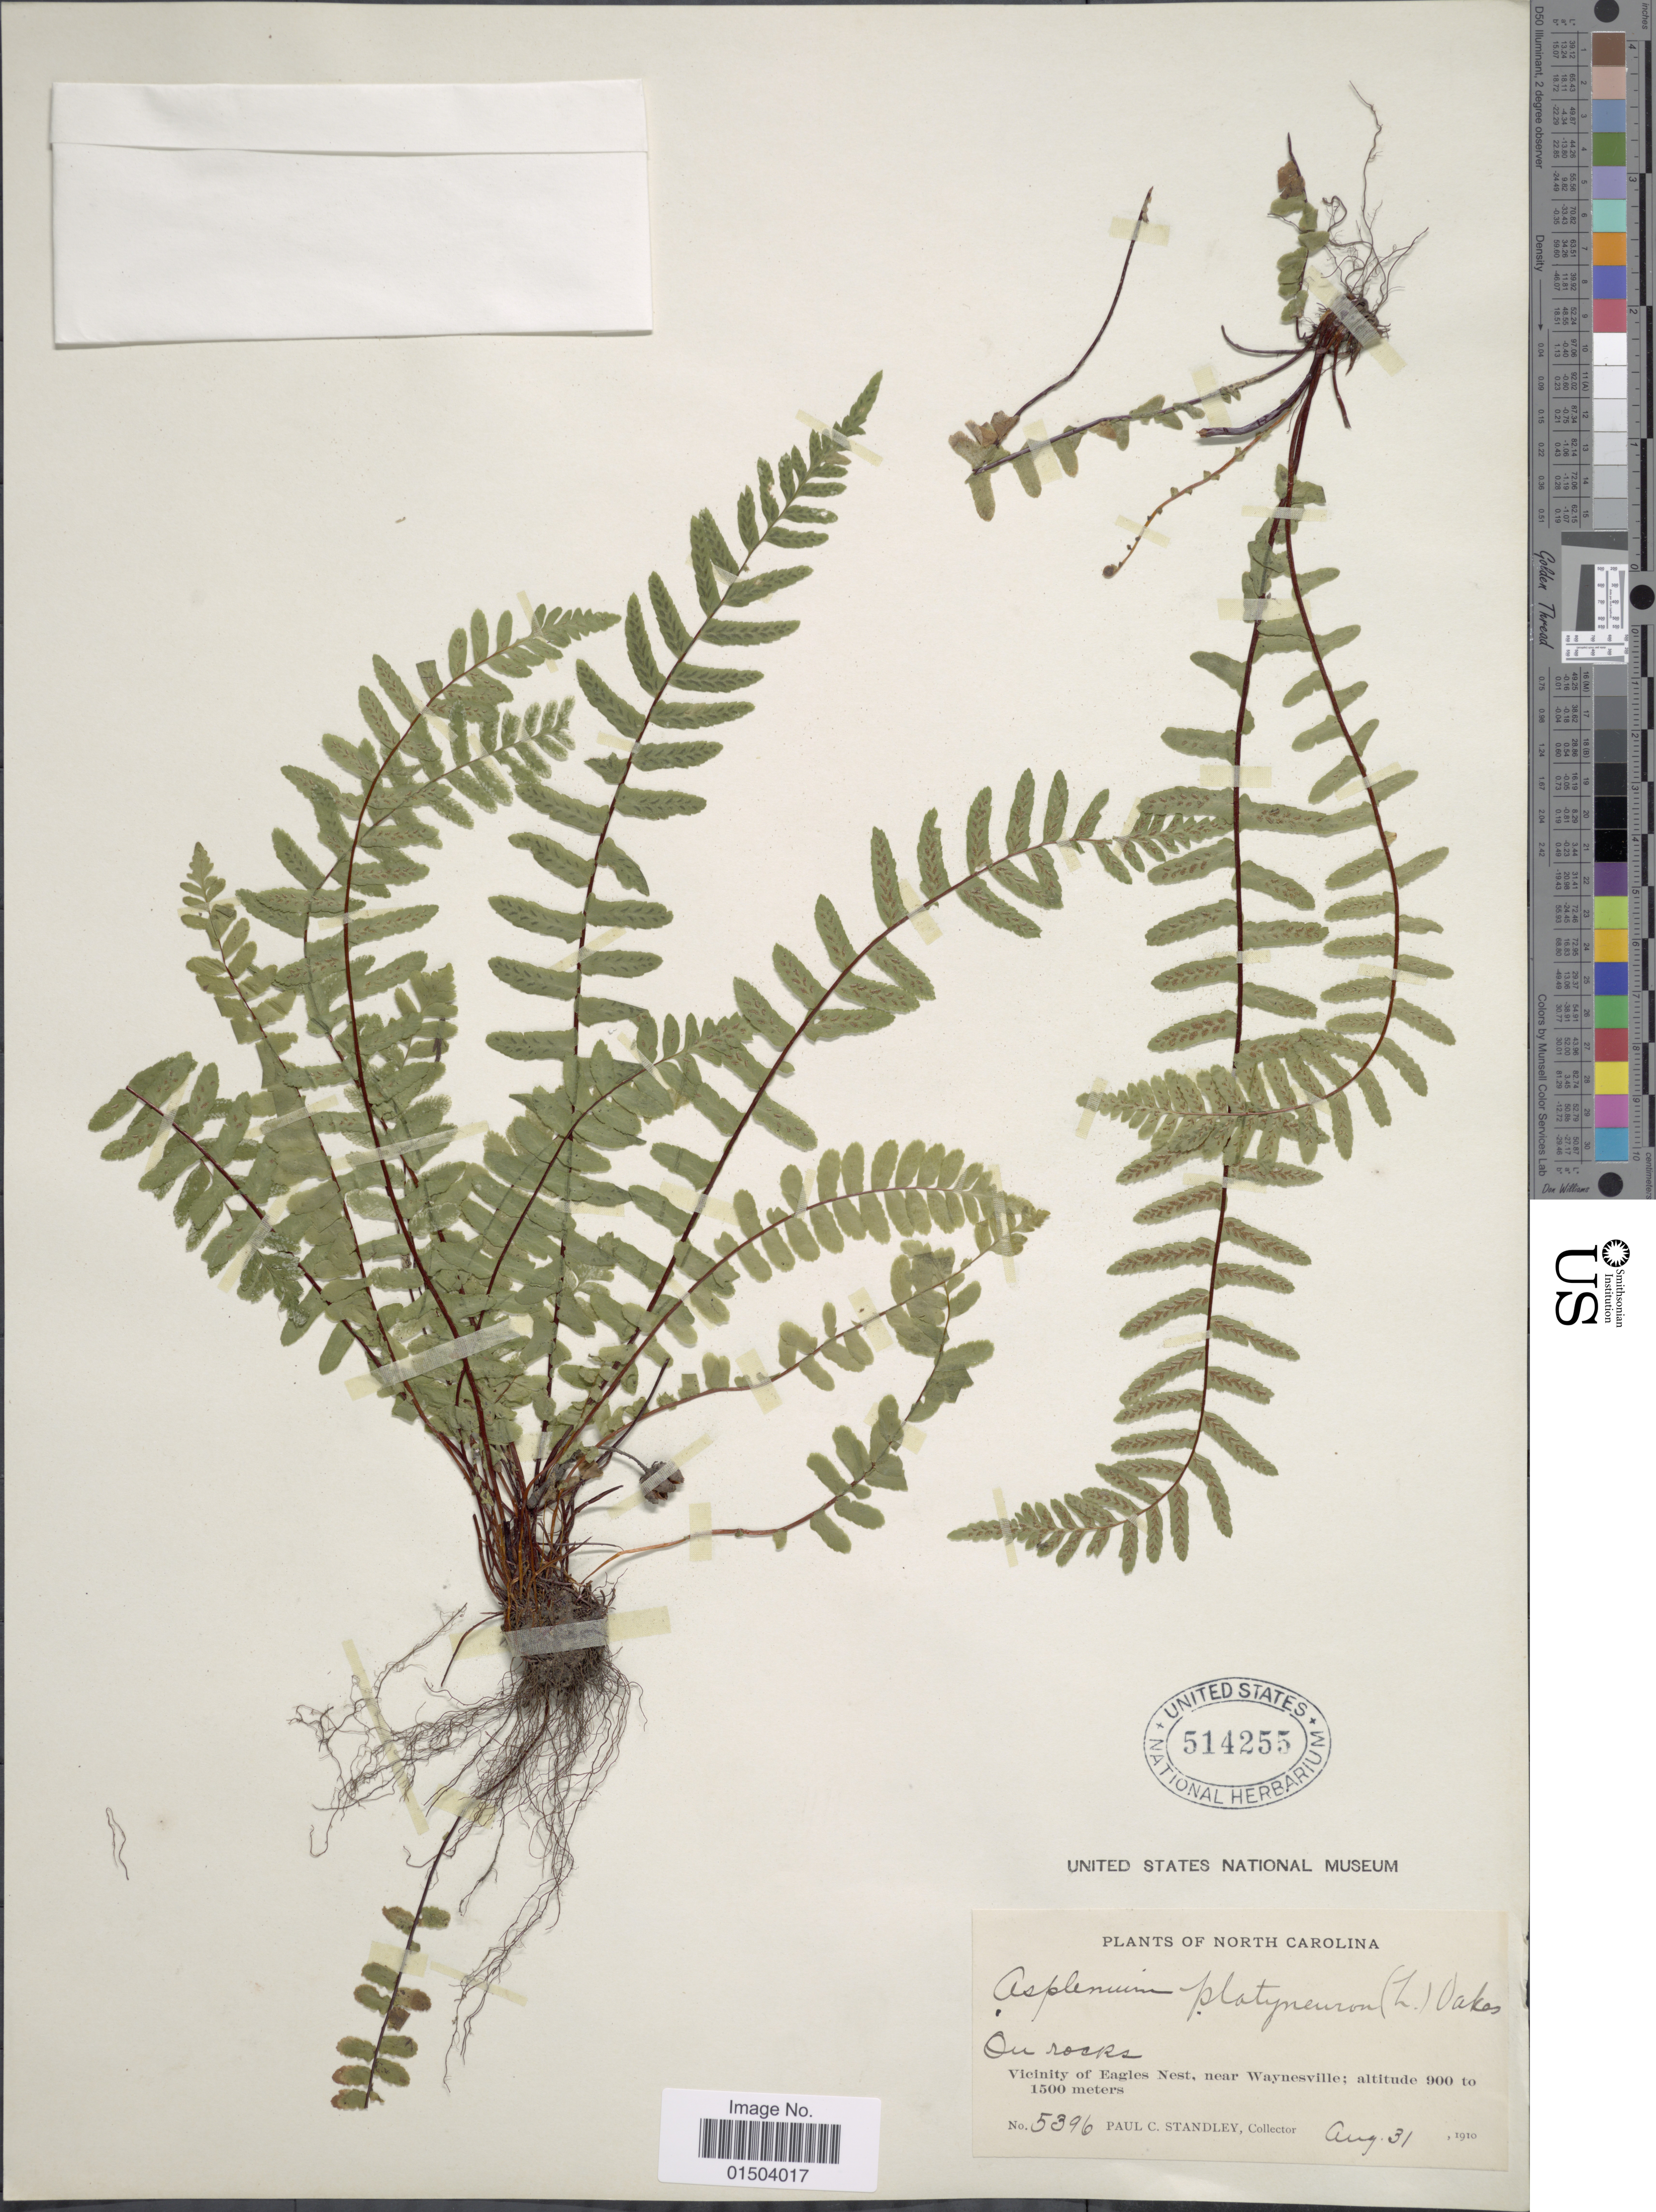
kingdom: Plantae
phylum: Tracheophyta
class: Polypodiopsida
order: Polypodiales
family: Aspleniaceae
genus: Asplenium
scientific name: Asplenium platyneuron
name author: (L.) Britton, Stearns & Poggenb.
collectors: P. C. Standley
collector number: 5396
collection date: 1910-08-31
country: United States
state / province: North Carolina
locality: Vicinity of Eagles Nest, near Waynesville.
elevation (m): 900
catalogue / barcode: US 514255